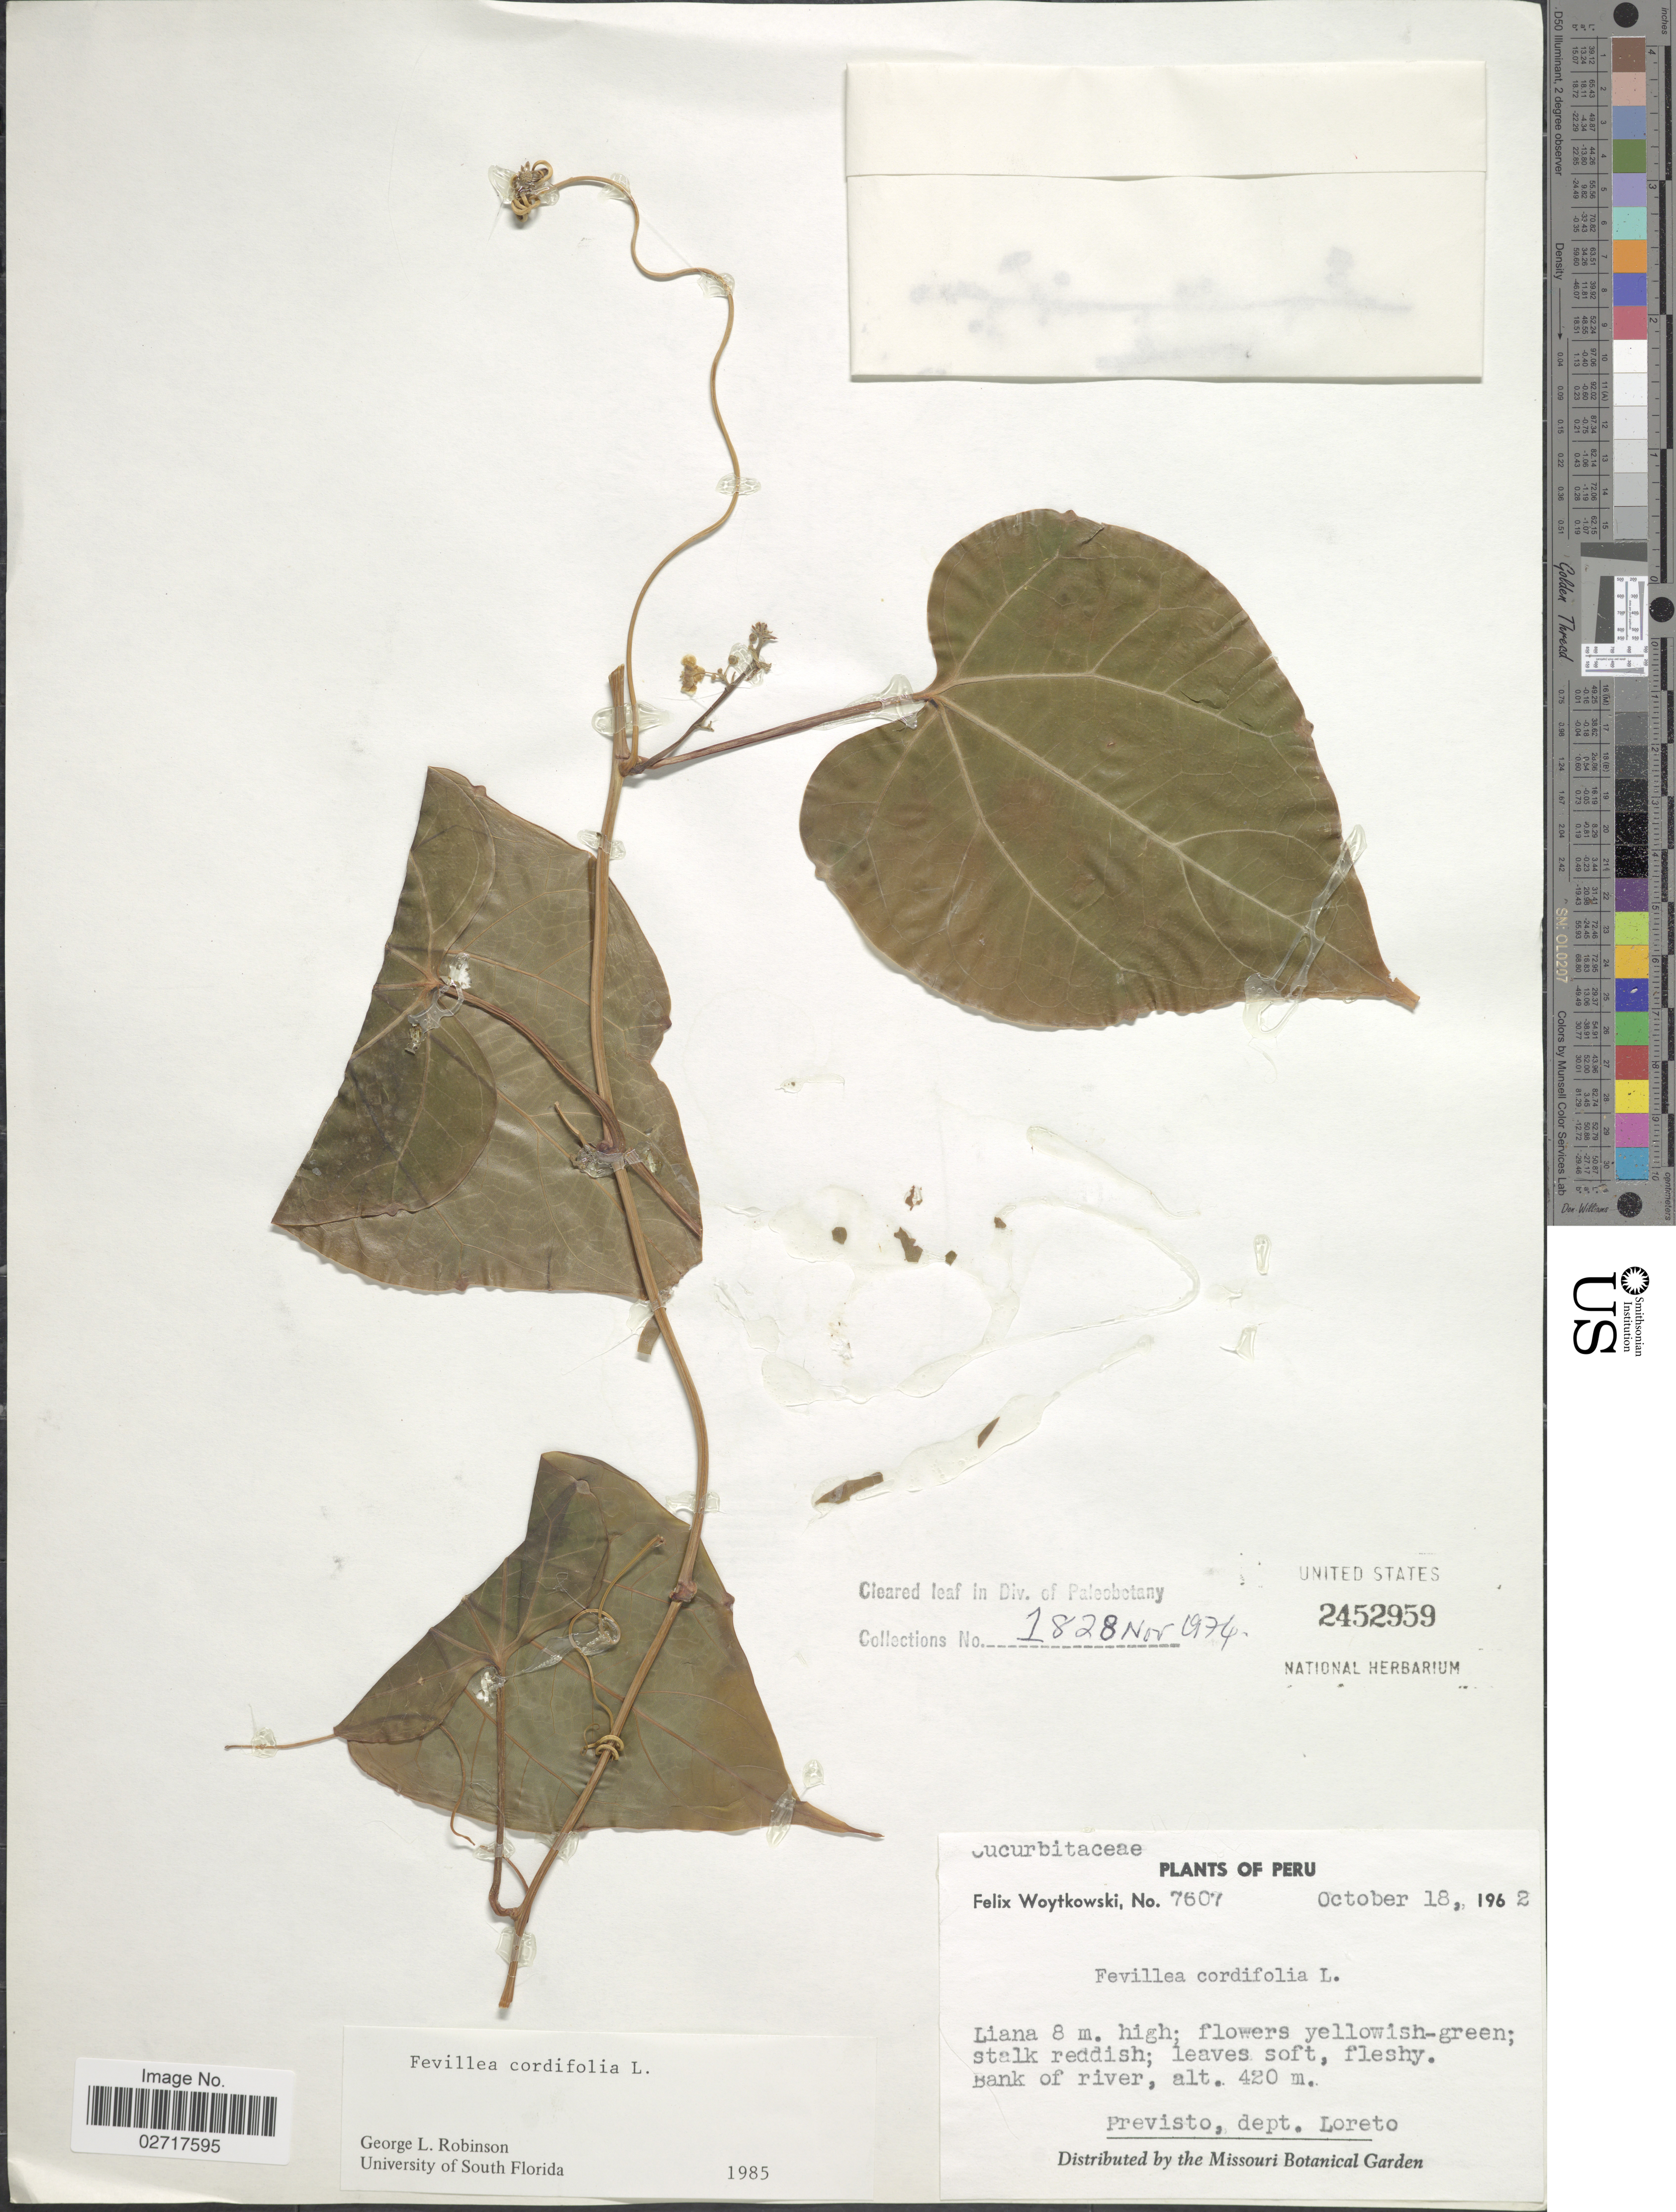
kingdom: Plantae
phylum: Tracheophyta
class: Magnoliopsida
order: Cucurbitales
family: Cucurbitaceae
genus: Fevillea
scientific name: Fevillea cordifolia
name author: L.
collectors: F. Woytkowski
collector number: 7607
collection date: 1962-10-18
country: Peru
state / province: Loreto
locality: Previsto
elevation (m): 420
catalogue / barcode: US 2452959